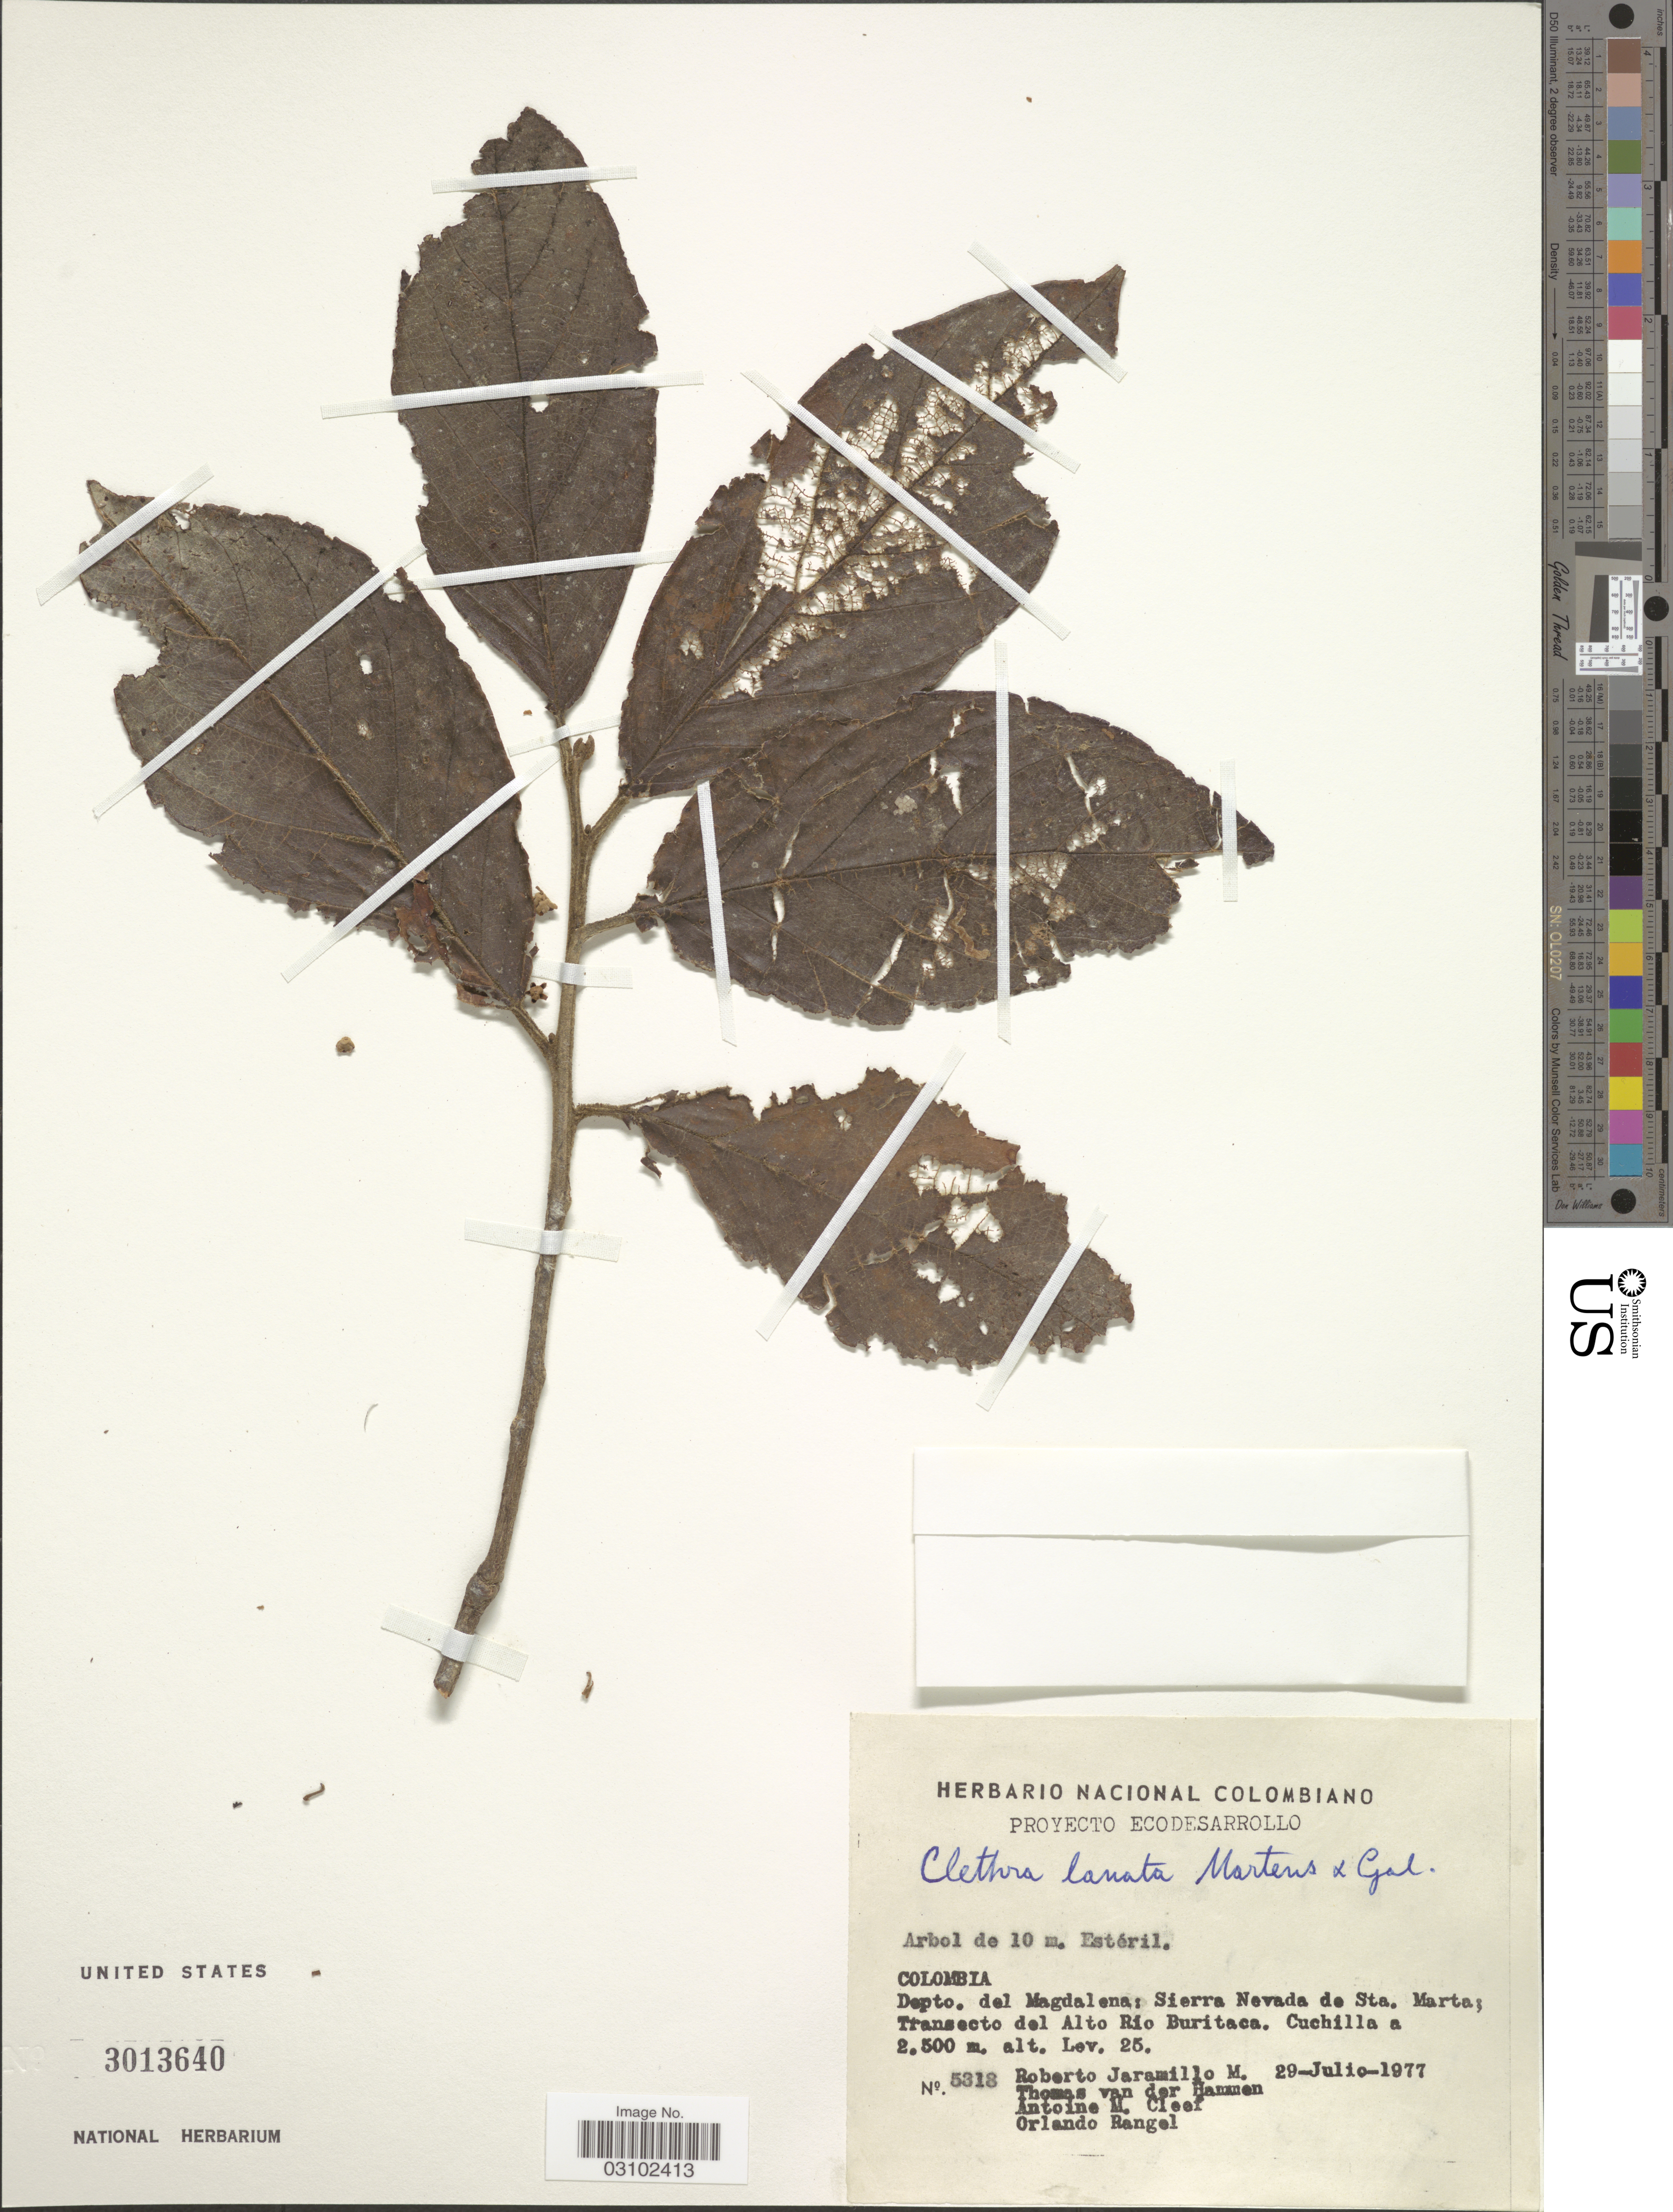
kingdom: Plantae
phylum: Tracheophyta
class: Magnoliopsida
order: Ericales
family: Clethraceae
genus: Clethra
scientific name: Clethra lanata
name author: M. Martens & Galeotti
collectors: R. Jaramillo M., T. Van der Hammen, A. M. Cleef & O. Rangel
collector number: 5318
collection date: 1977-07-29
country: Colombia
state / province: Magdalena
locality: Sierra Nevada de Sta. Marta; Transecto del Alto Rio Buritaca. Cuchilla a Lev. 25.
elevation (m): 2500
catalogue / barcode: US 3013640